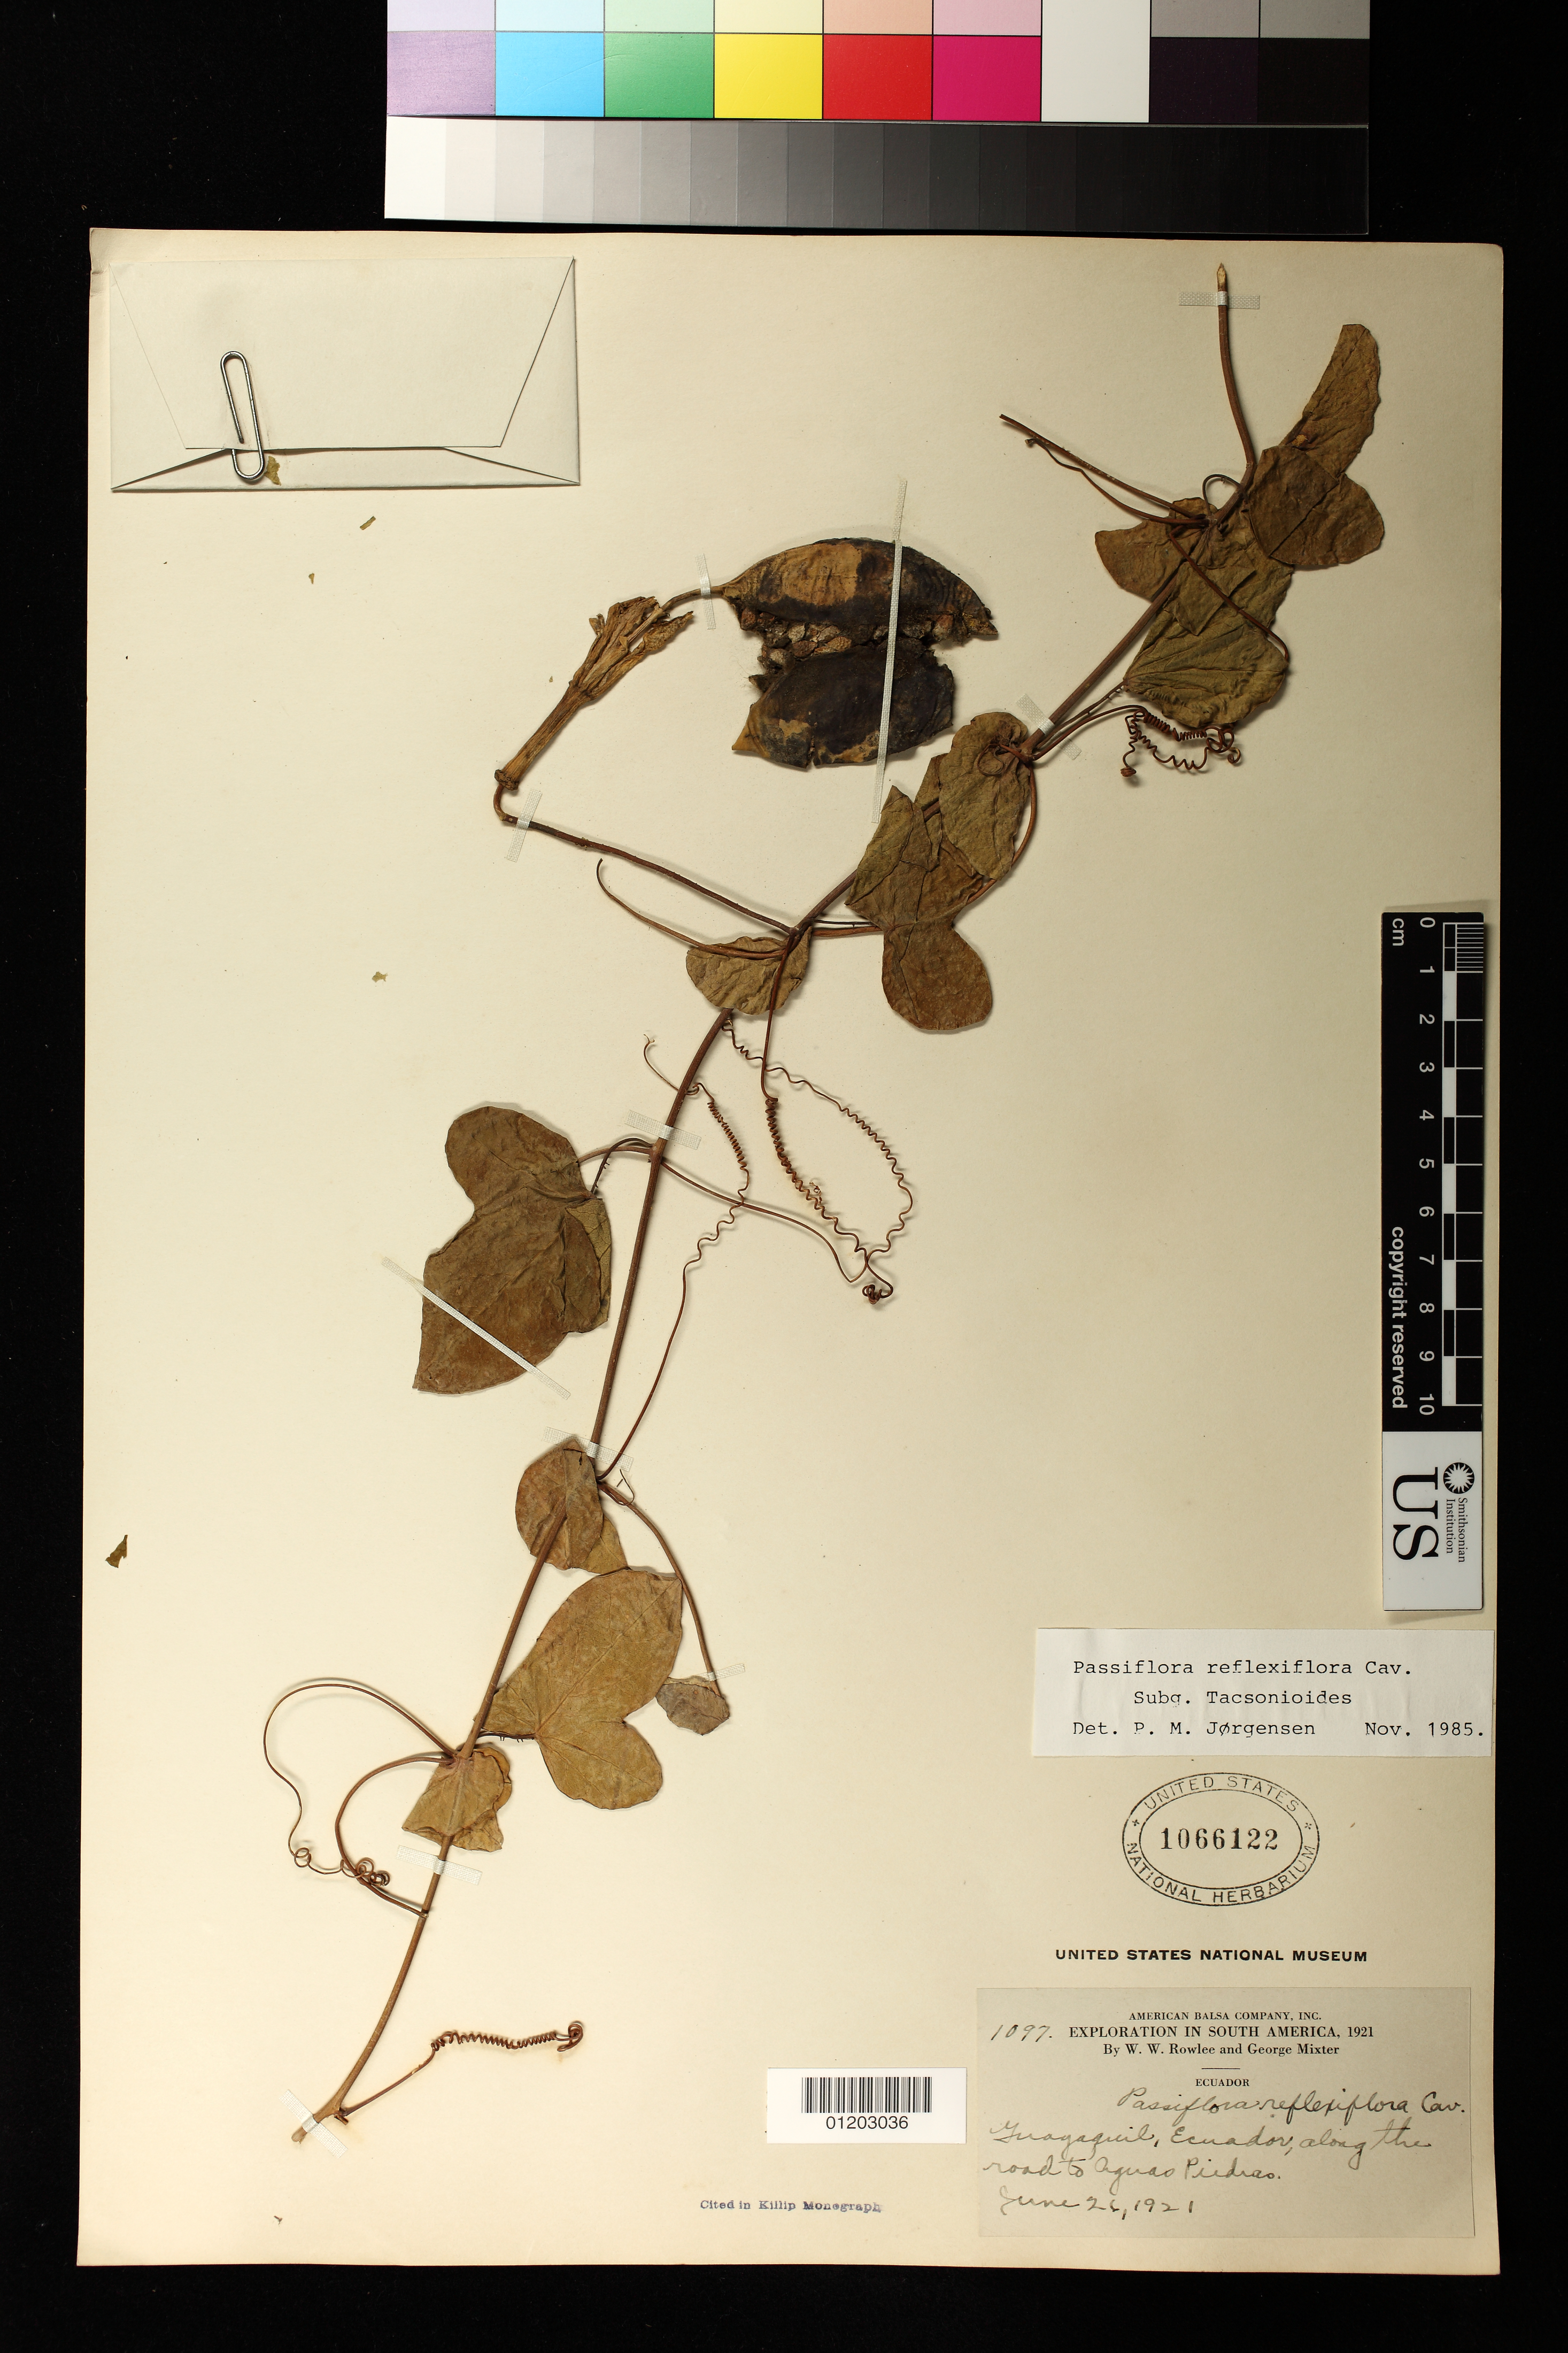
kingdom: Plantae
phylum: Tracheophyta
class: Magnoliopsida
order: Malpighiales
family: Passifloraceae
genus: Passiflora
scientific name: Passiflora reflexiflora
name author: Cav.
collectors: W. W. Rowlee & G. Mixter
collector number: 1097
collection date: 1921-06-26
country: Ecuador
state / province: Guayas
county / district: Guayaquil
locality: Along the road to Aguas Piedras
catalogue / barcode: US 1066122